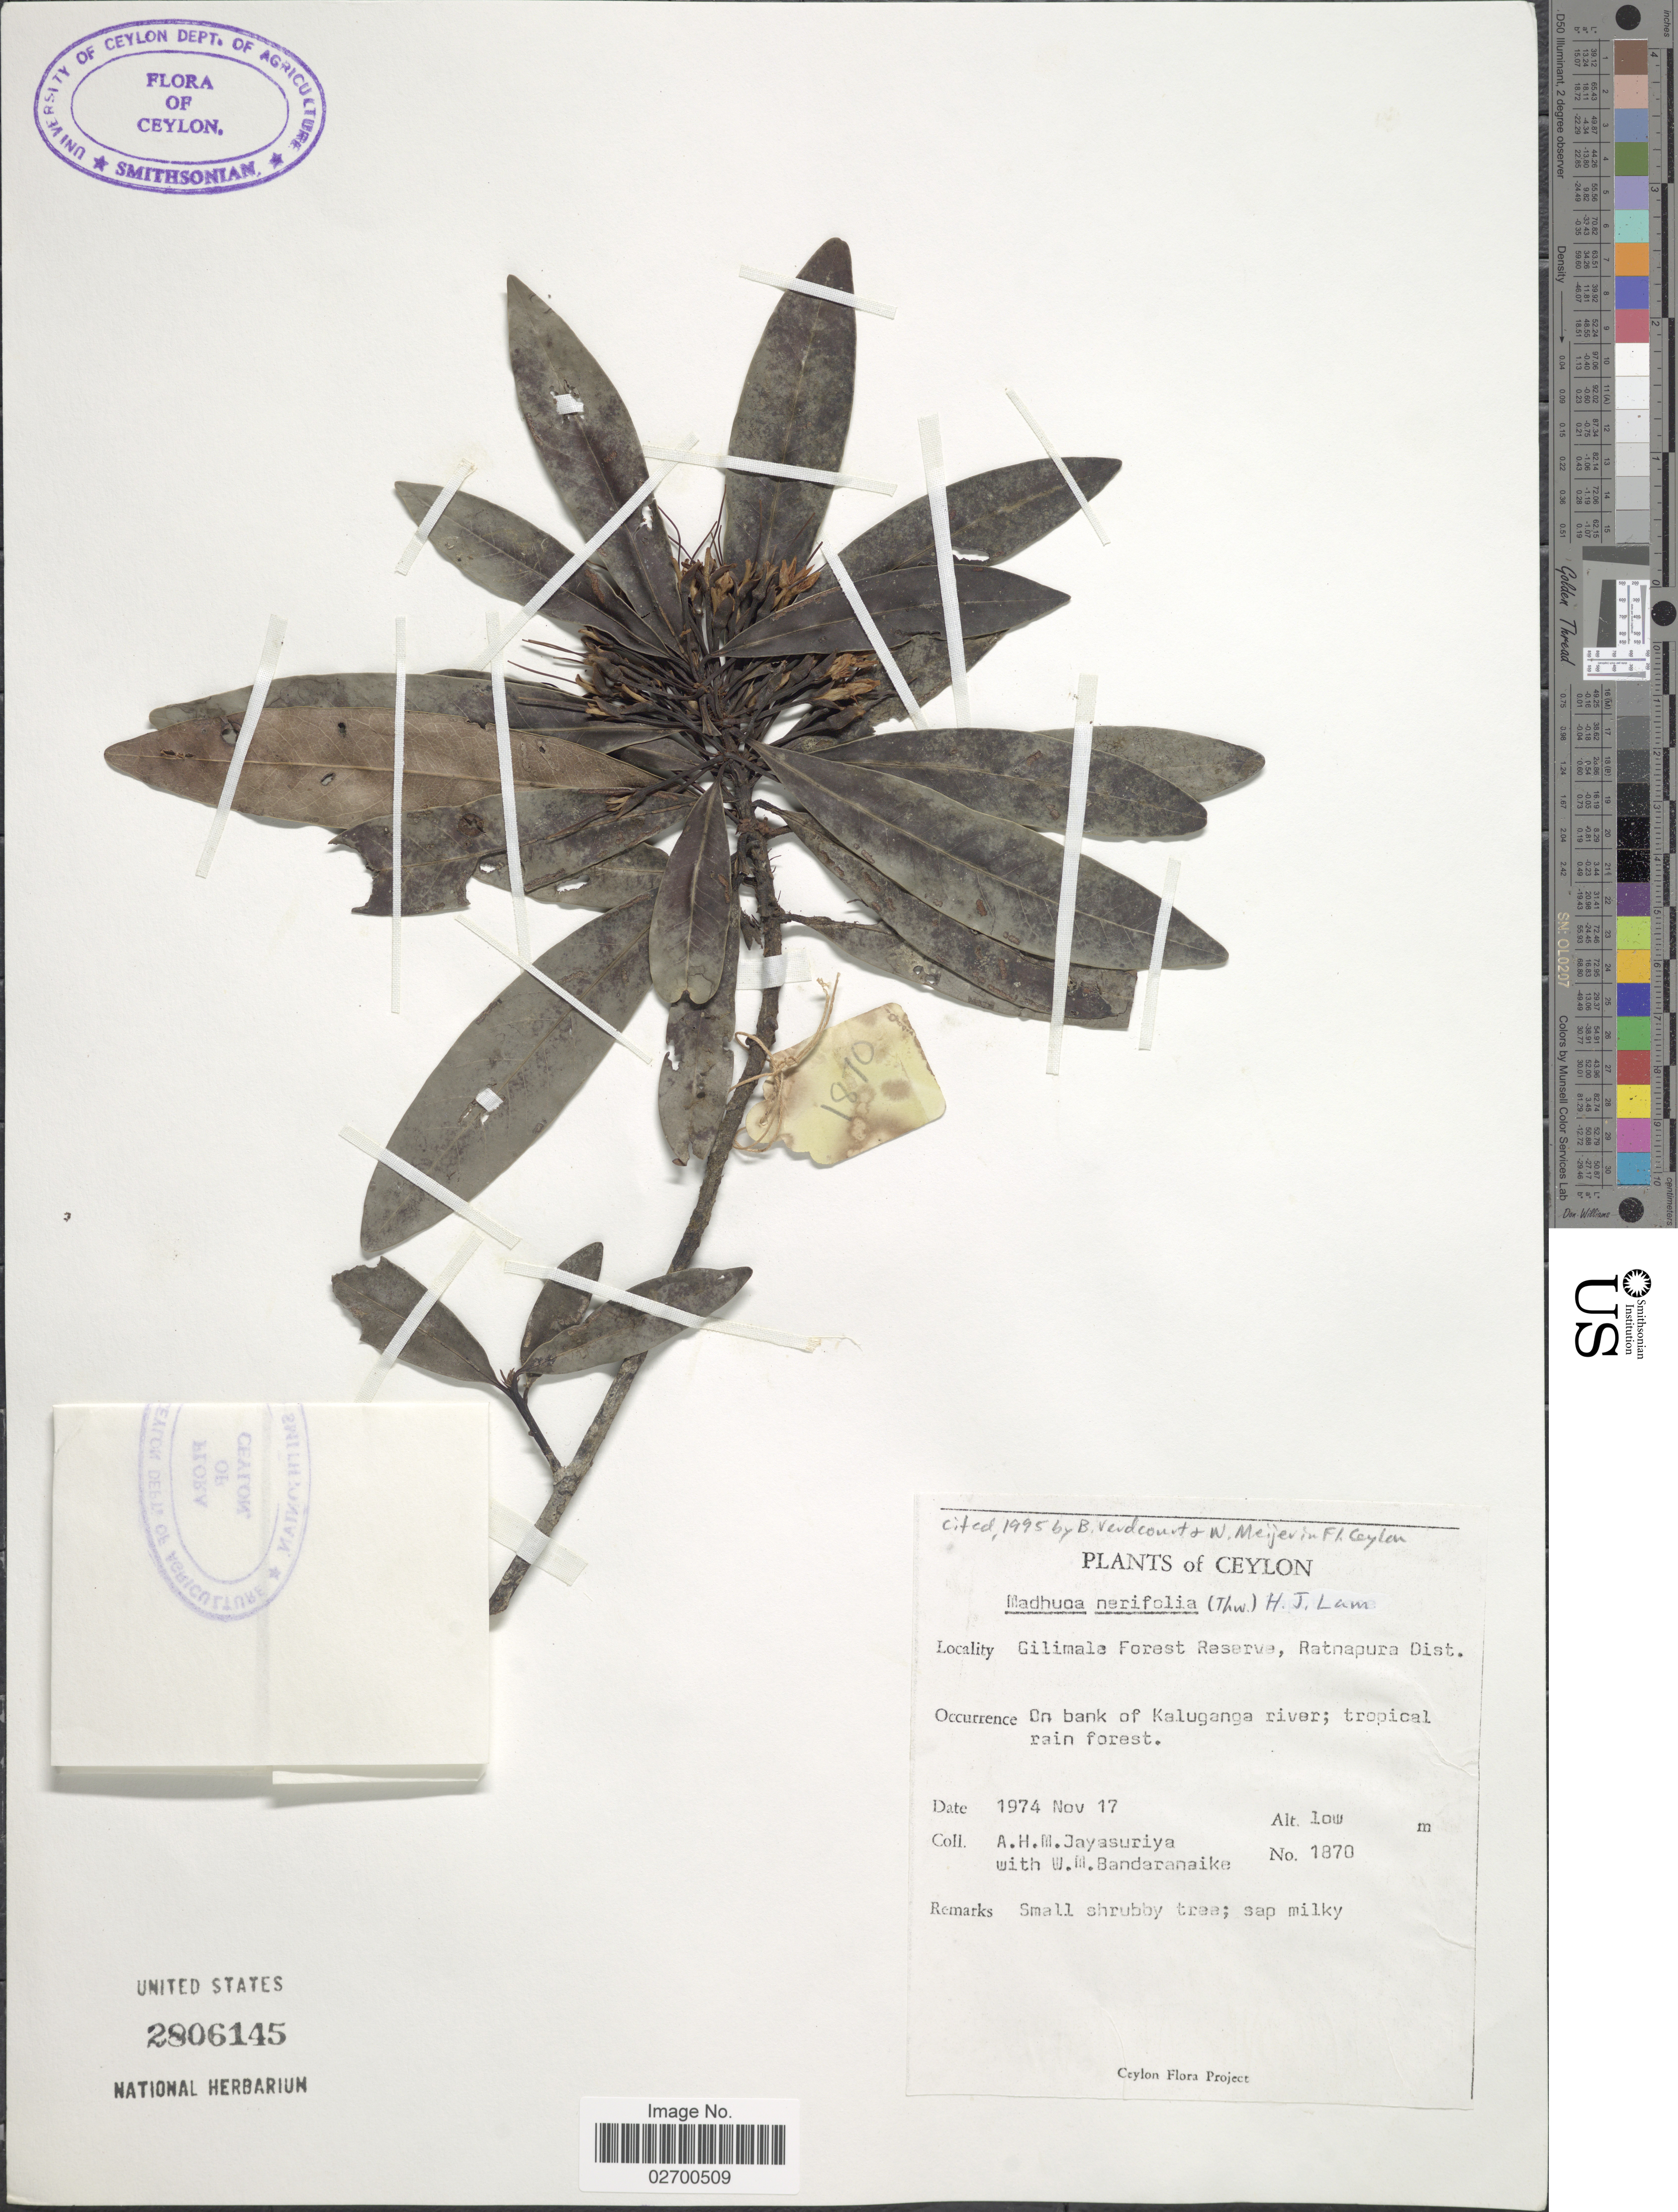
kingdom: Plantae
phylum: Tracheophyta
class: Magnoliopsida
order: Ericales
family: Sapotaceae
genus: Madhuca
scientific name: Madhuca neriifolia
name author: (K.H. Moon) H.J. Lam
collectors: A. H. Jayasuriya & W. Bandaranaike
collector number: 1870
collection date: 1974-11-17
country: Sri Lanka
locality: Ceylon. Gilimale Forest Reserve, Ratnapura Dist. On bank of Kaluganga river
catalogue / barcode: US 2806145